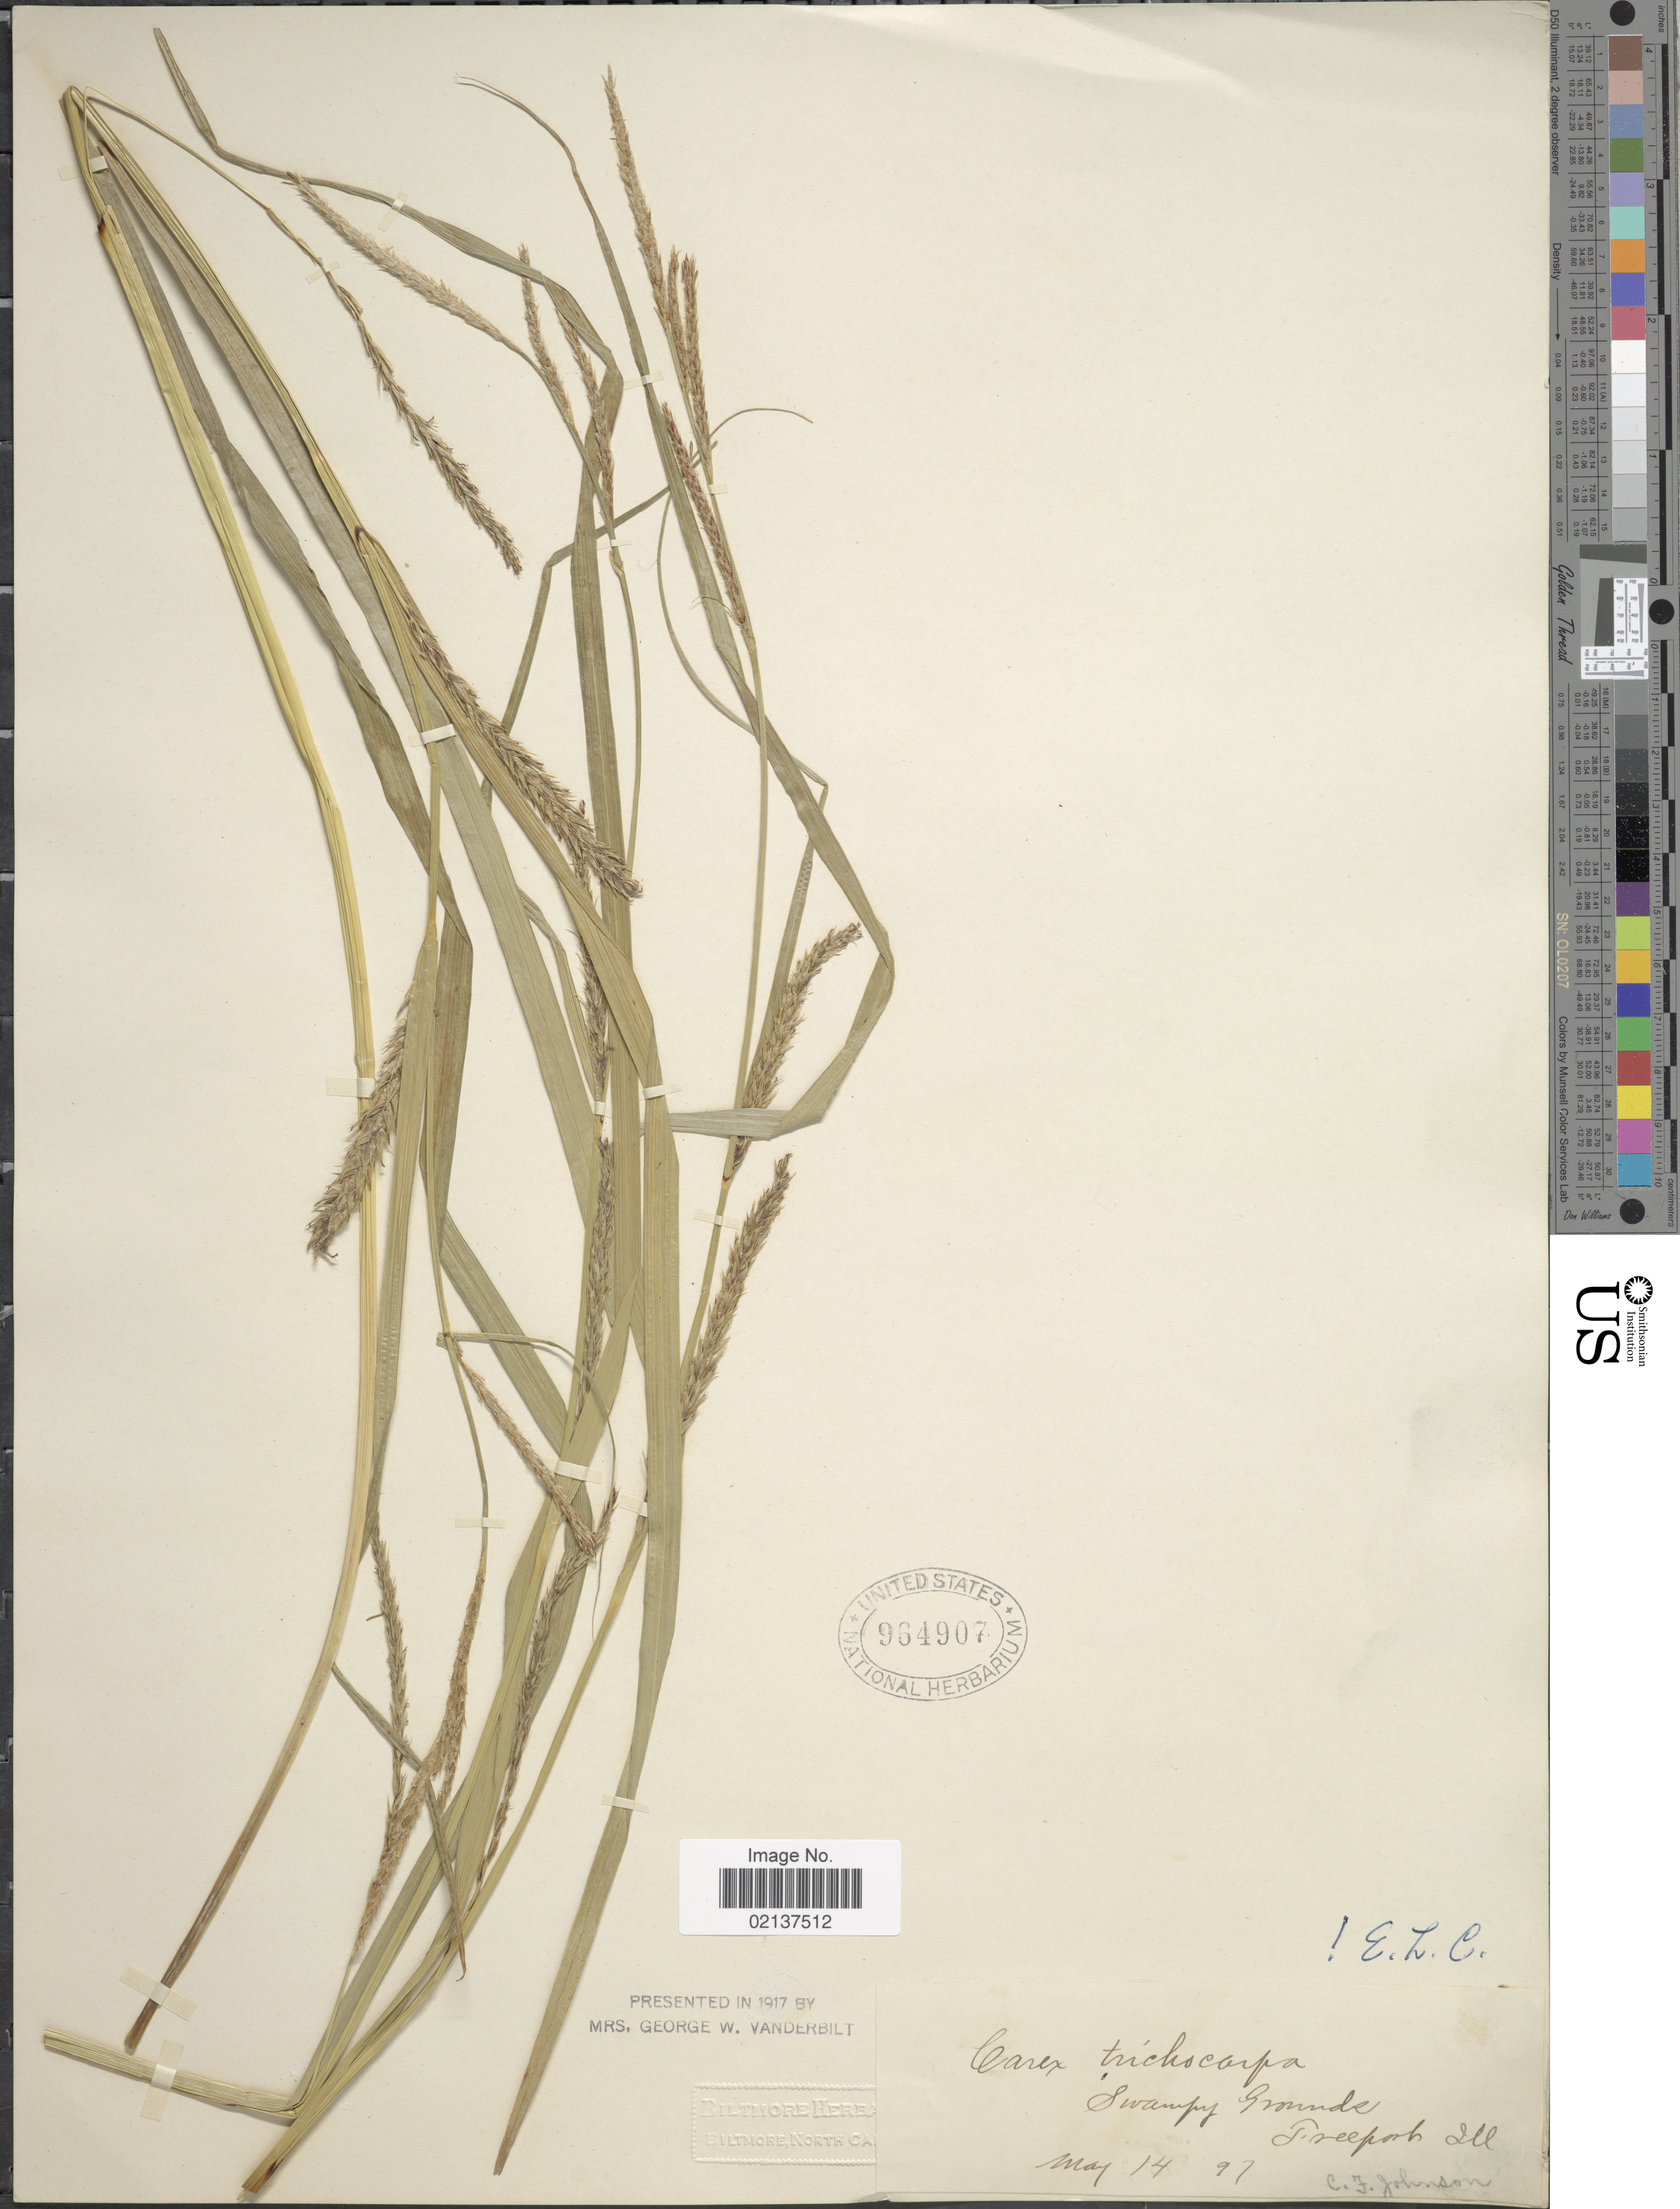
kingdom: Plantae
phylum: Tracheophyta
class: Liliopsida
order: Poales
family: Cyperaceae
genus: Carex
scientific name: Carex trichocarpa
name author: Muhl. ex Willd.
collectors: C. F. Johnson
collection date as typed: Transcribed d/m/y: 14/5/97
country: United States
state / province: Illinois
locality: Freeport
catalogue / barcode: US 964907